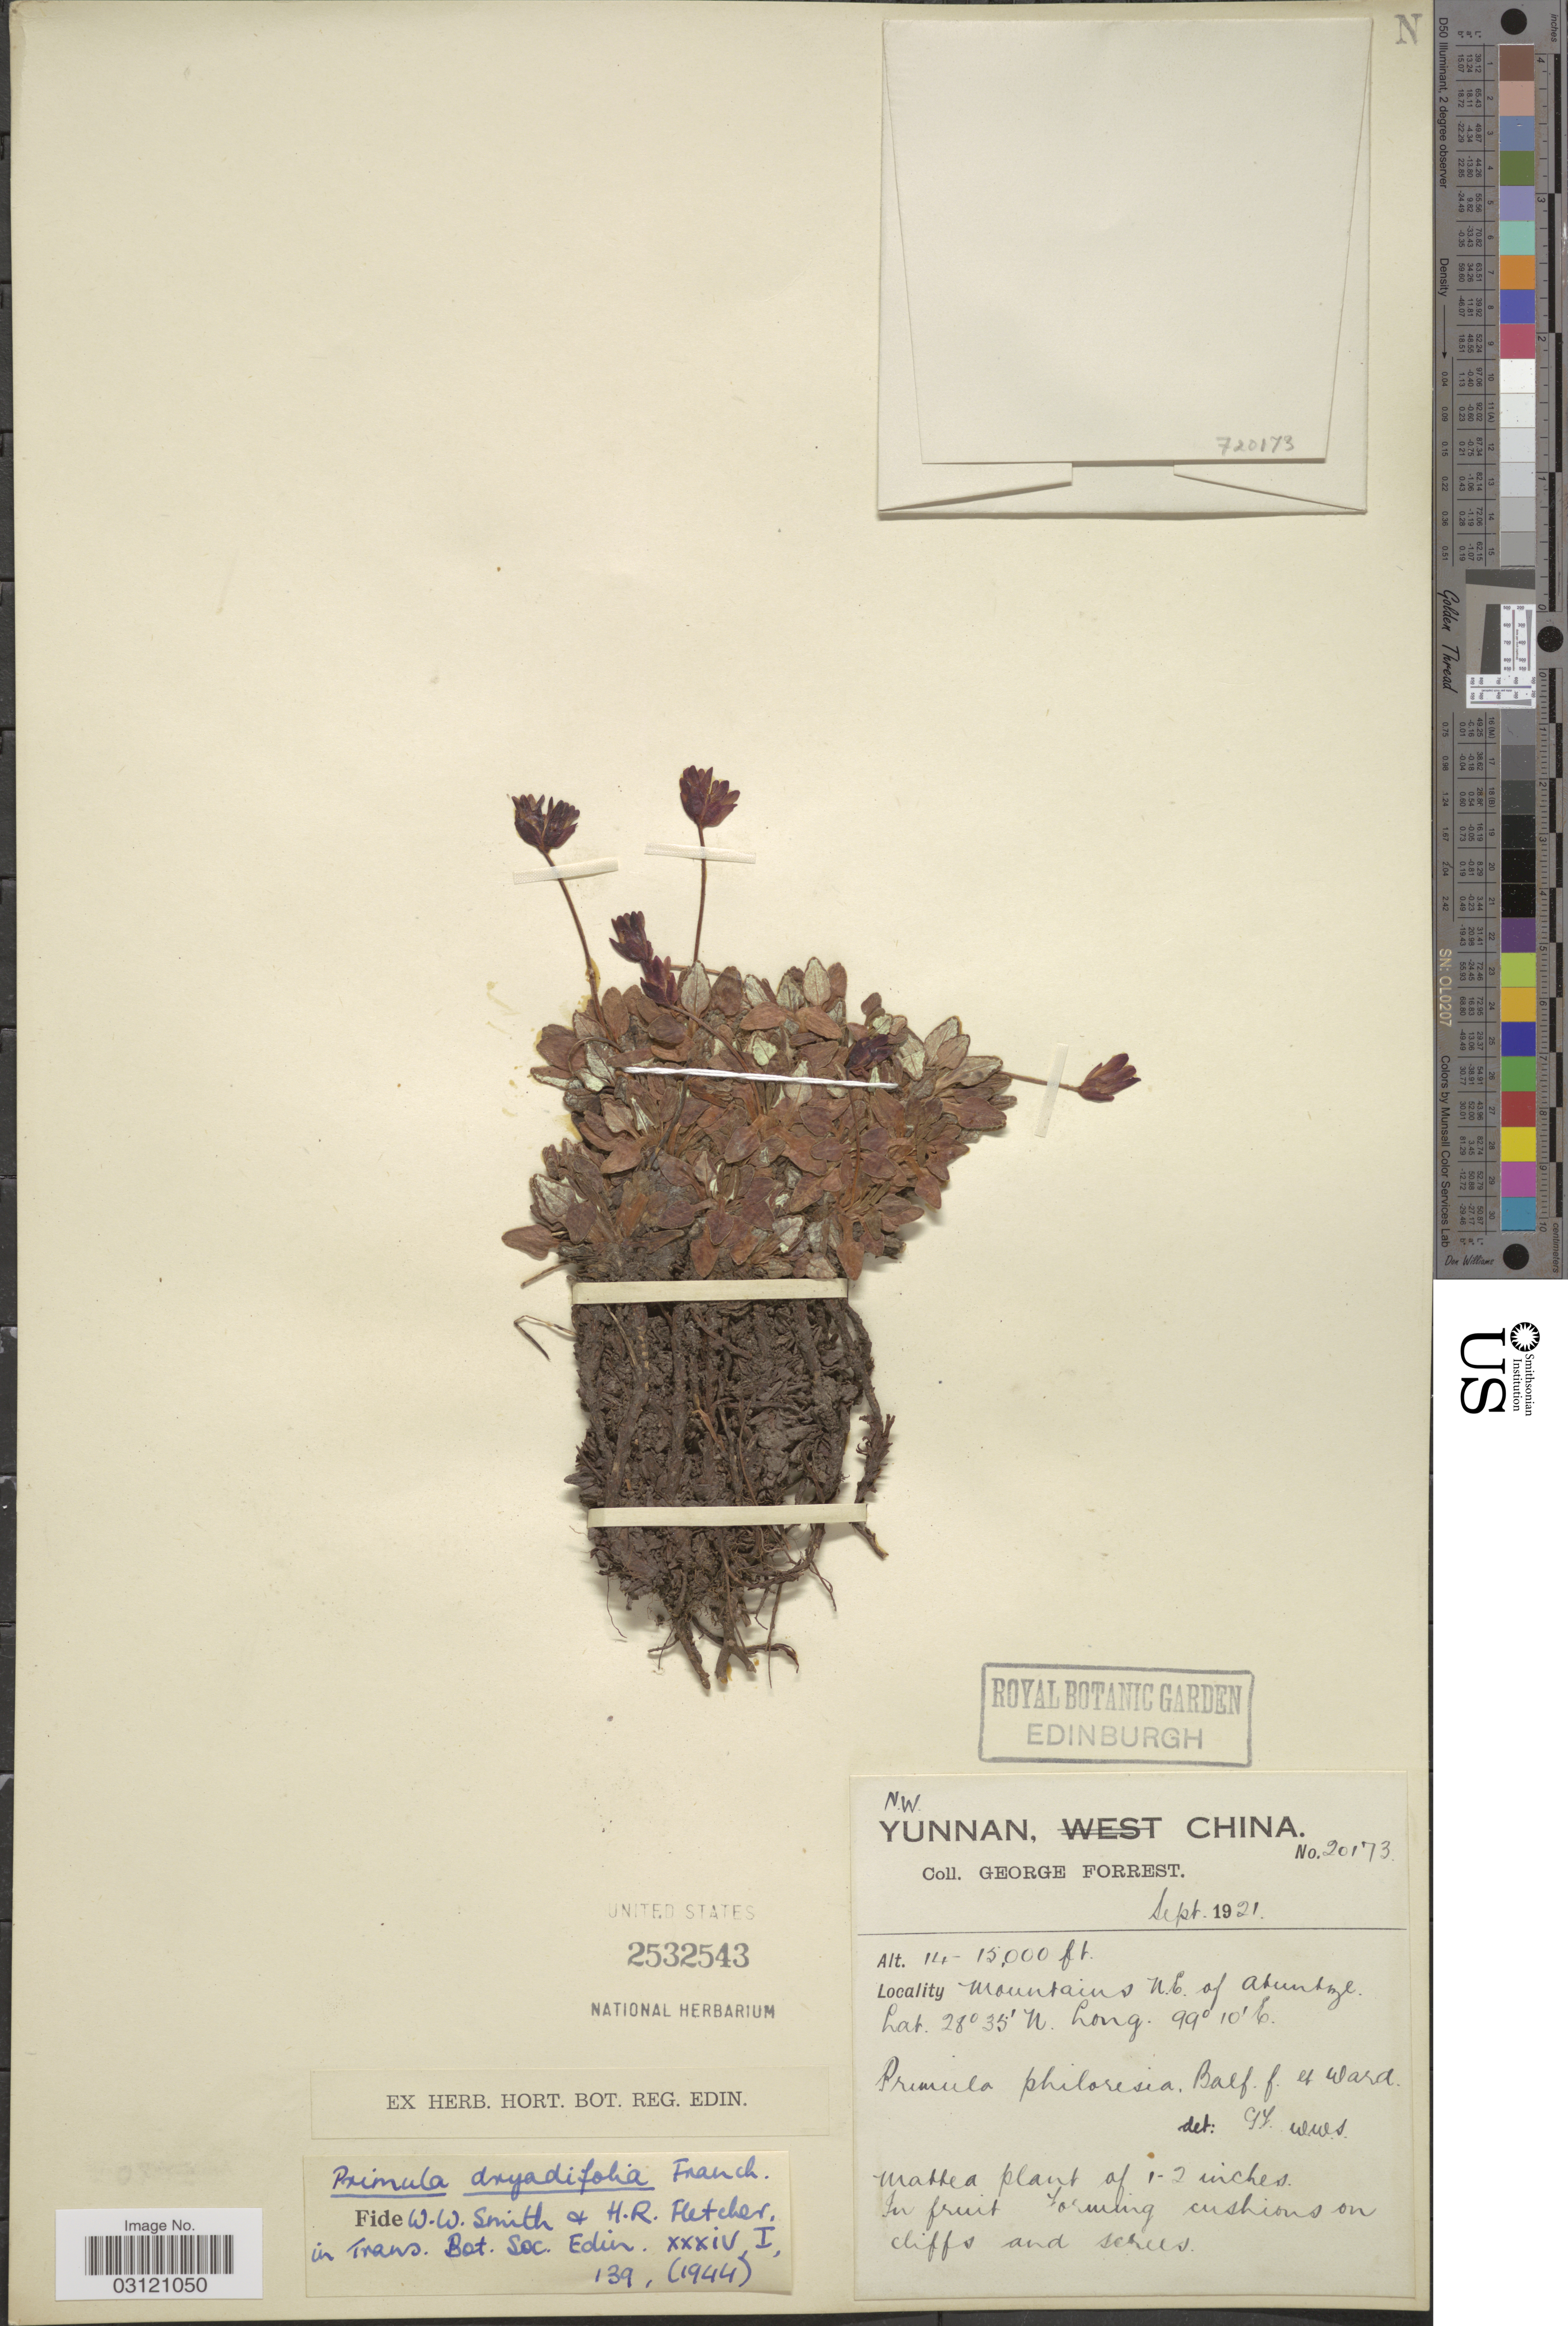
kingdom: Plantae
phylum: Tracheophyta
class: Magnoliopsida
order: Ericales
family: Primulaceae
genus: Primula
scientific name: Primula dryadifolia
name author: Franch.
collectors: G. Forrest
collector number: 20173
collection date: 1921-09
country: China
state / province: Yunnan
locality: N.W. Yunnan. Mountains N.E of Atuntze.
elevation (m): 4267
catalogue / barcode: US 2532543